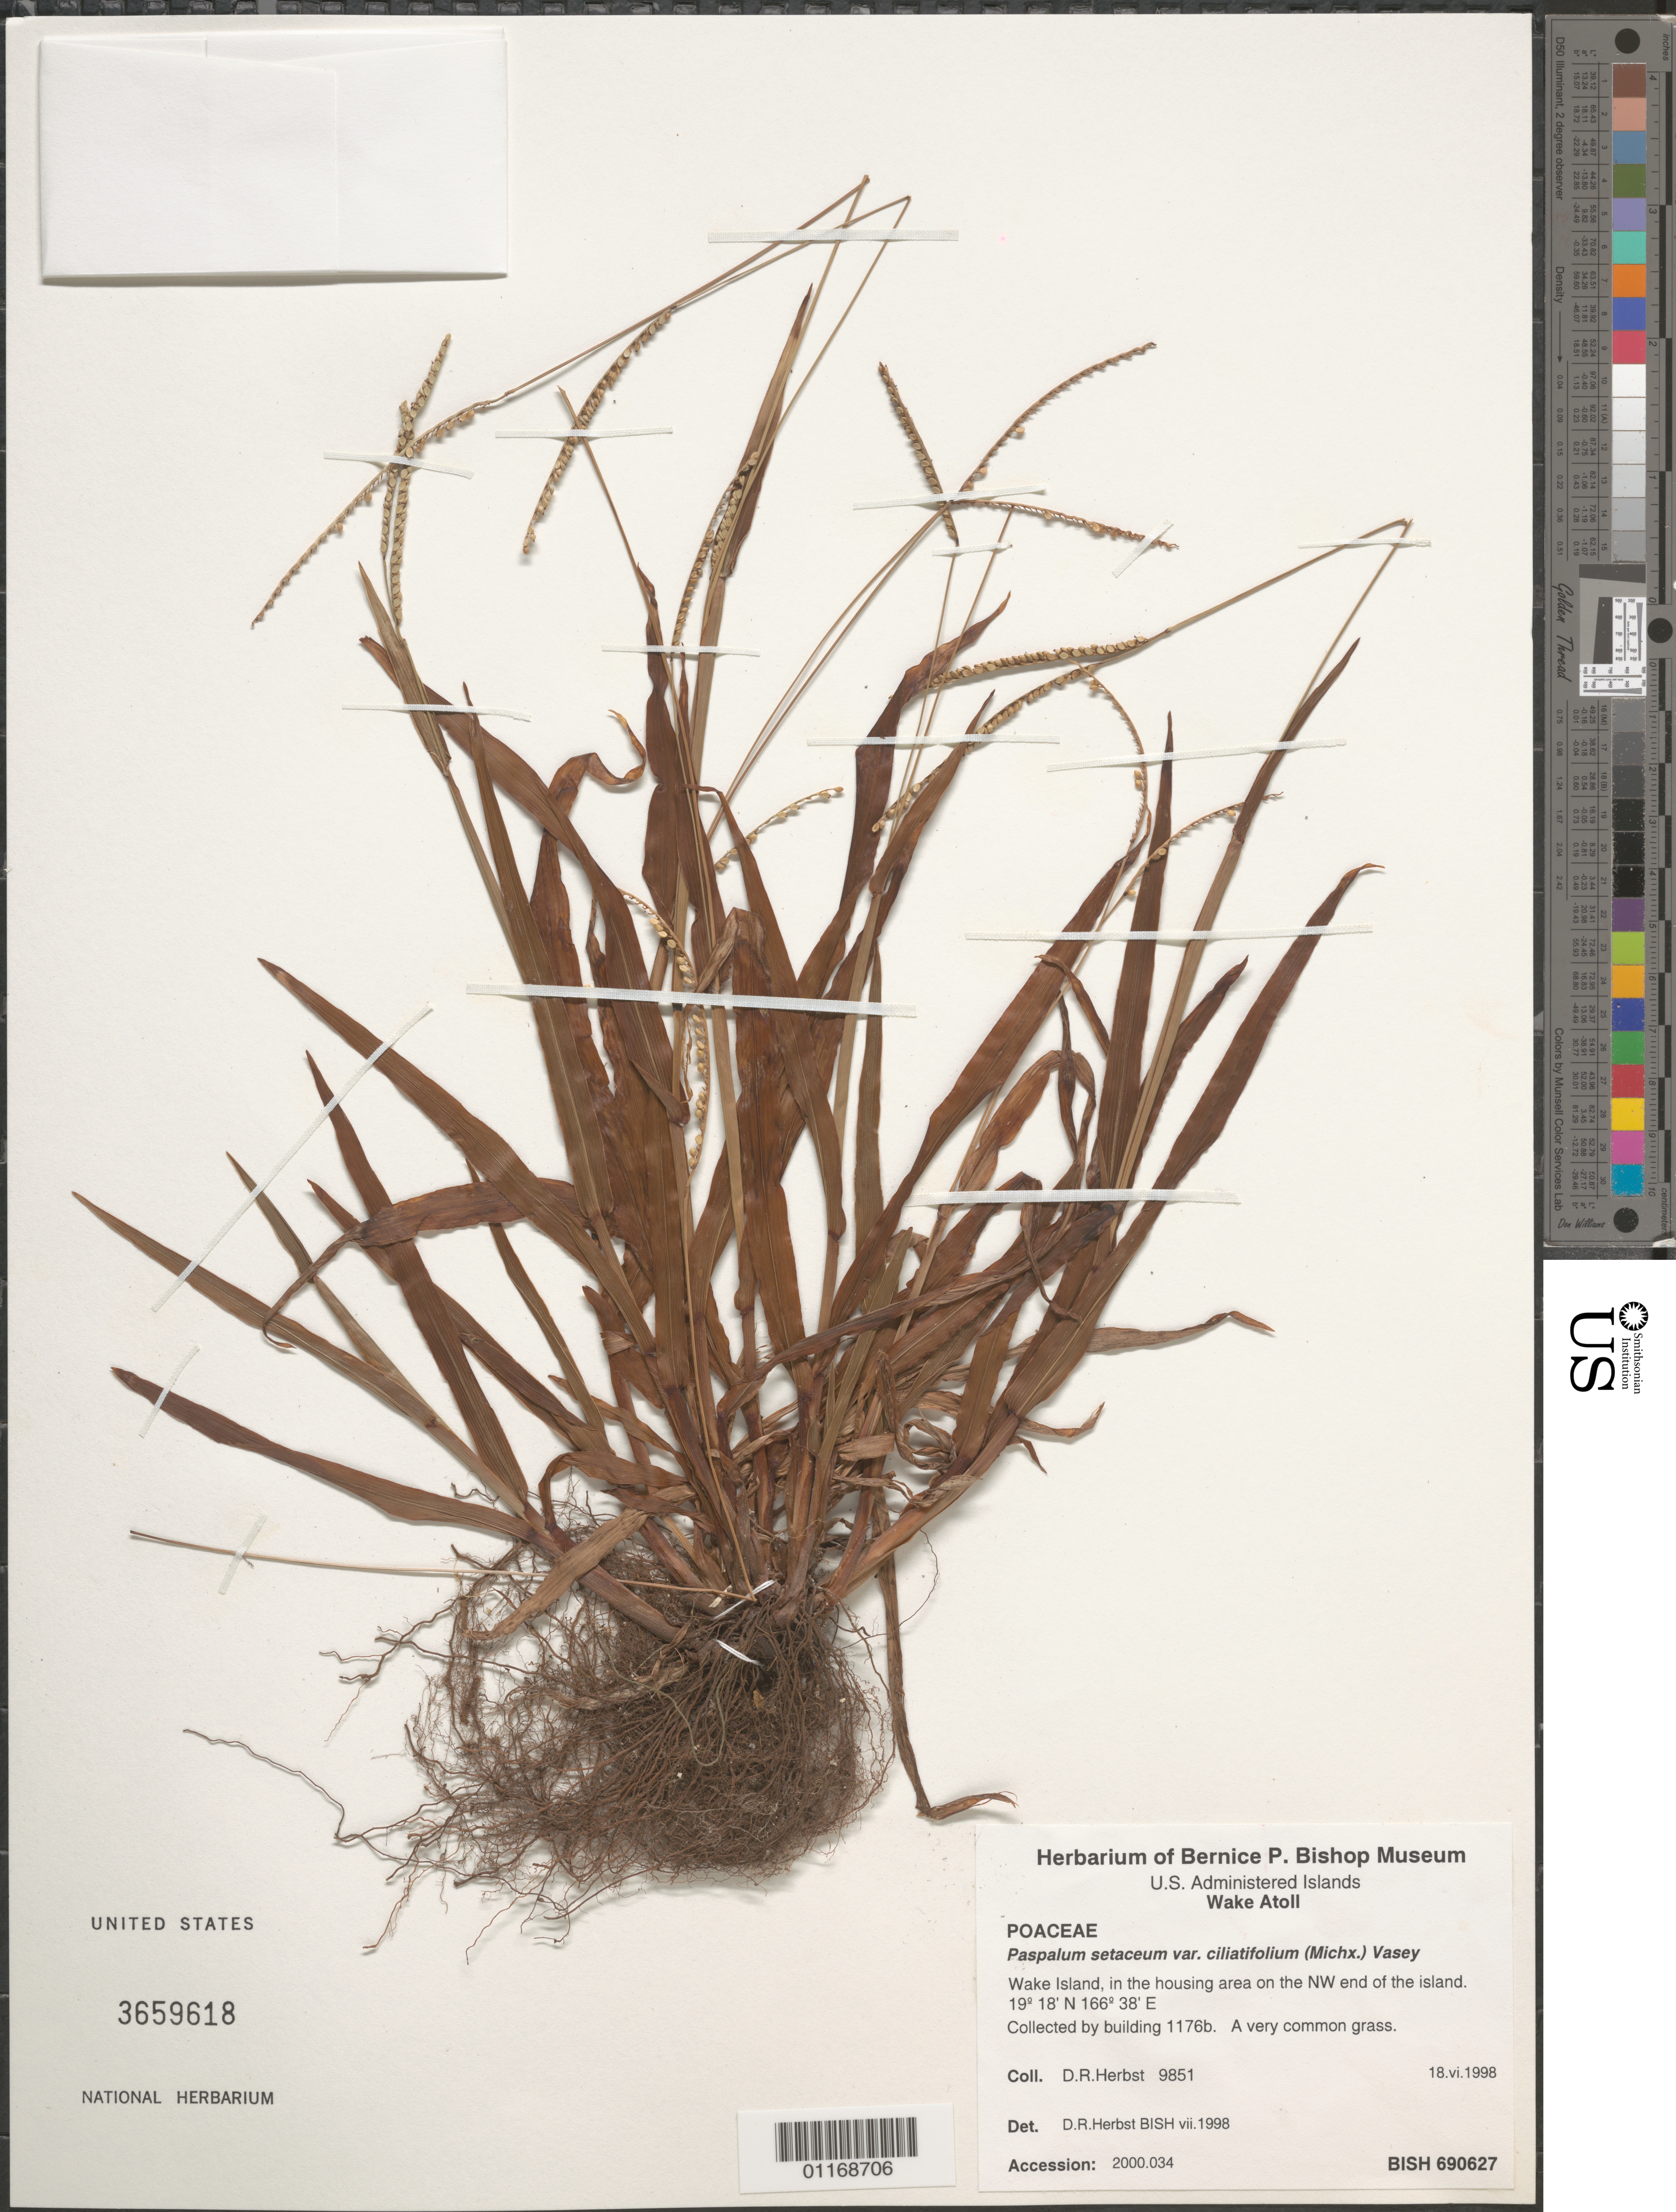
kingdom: Plantae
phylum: Tracheophyta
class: Liliopsida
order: Poales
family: Poaceae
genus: Paspalum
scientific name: Paspalum setaceum var. ciliatifolium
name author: (Michx.) Vasey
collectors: D. R. Herbst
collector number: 9851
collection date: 1998-06-18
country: U.S. Administered Pacific Islands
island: Wake Atoll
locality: In the housing area on the NW end of the Wake Island, by building 1176b.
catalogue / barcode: US 3659618